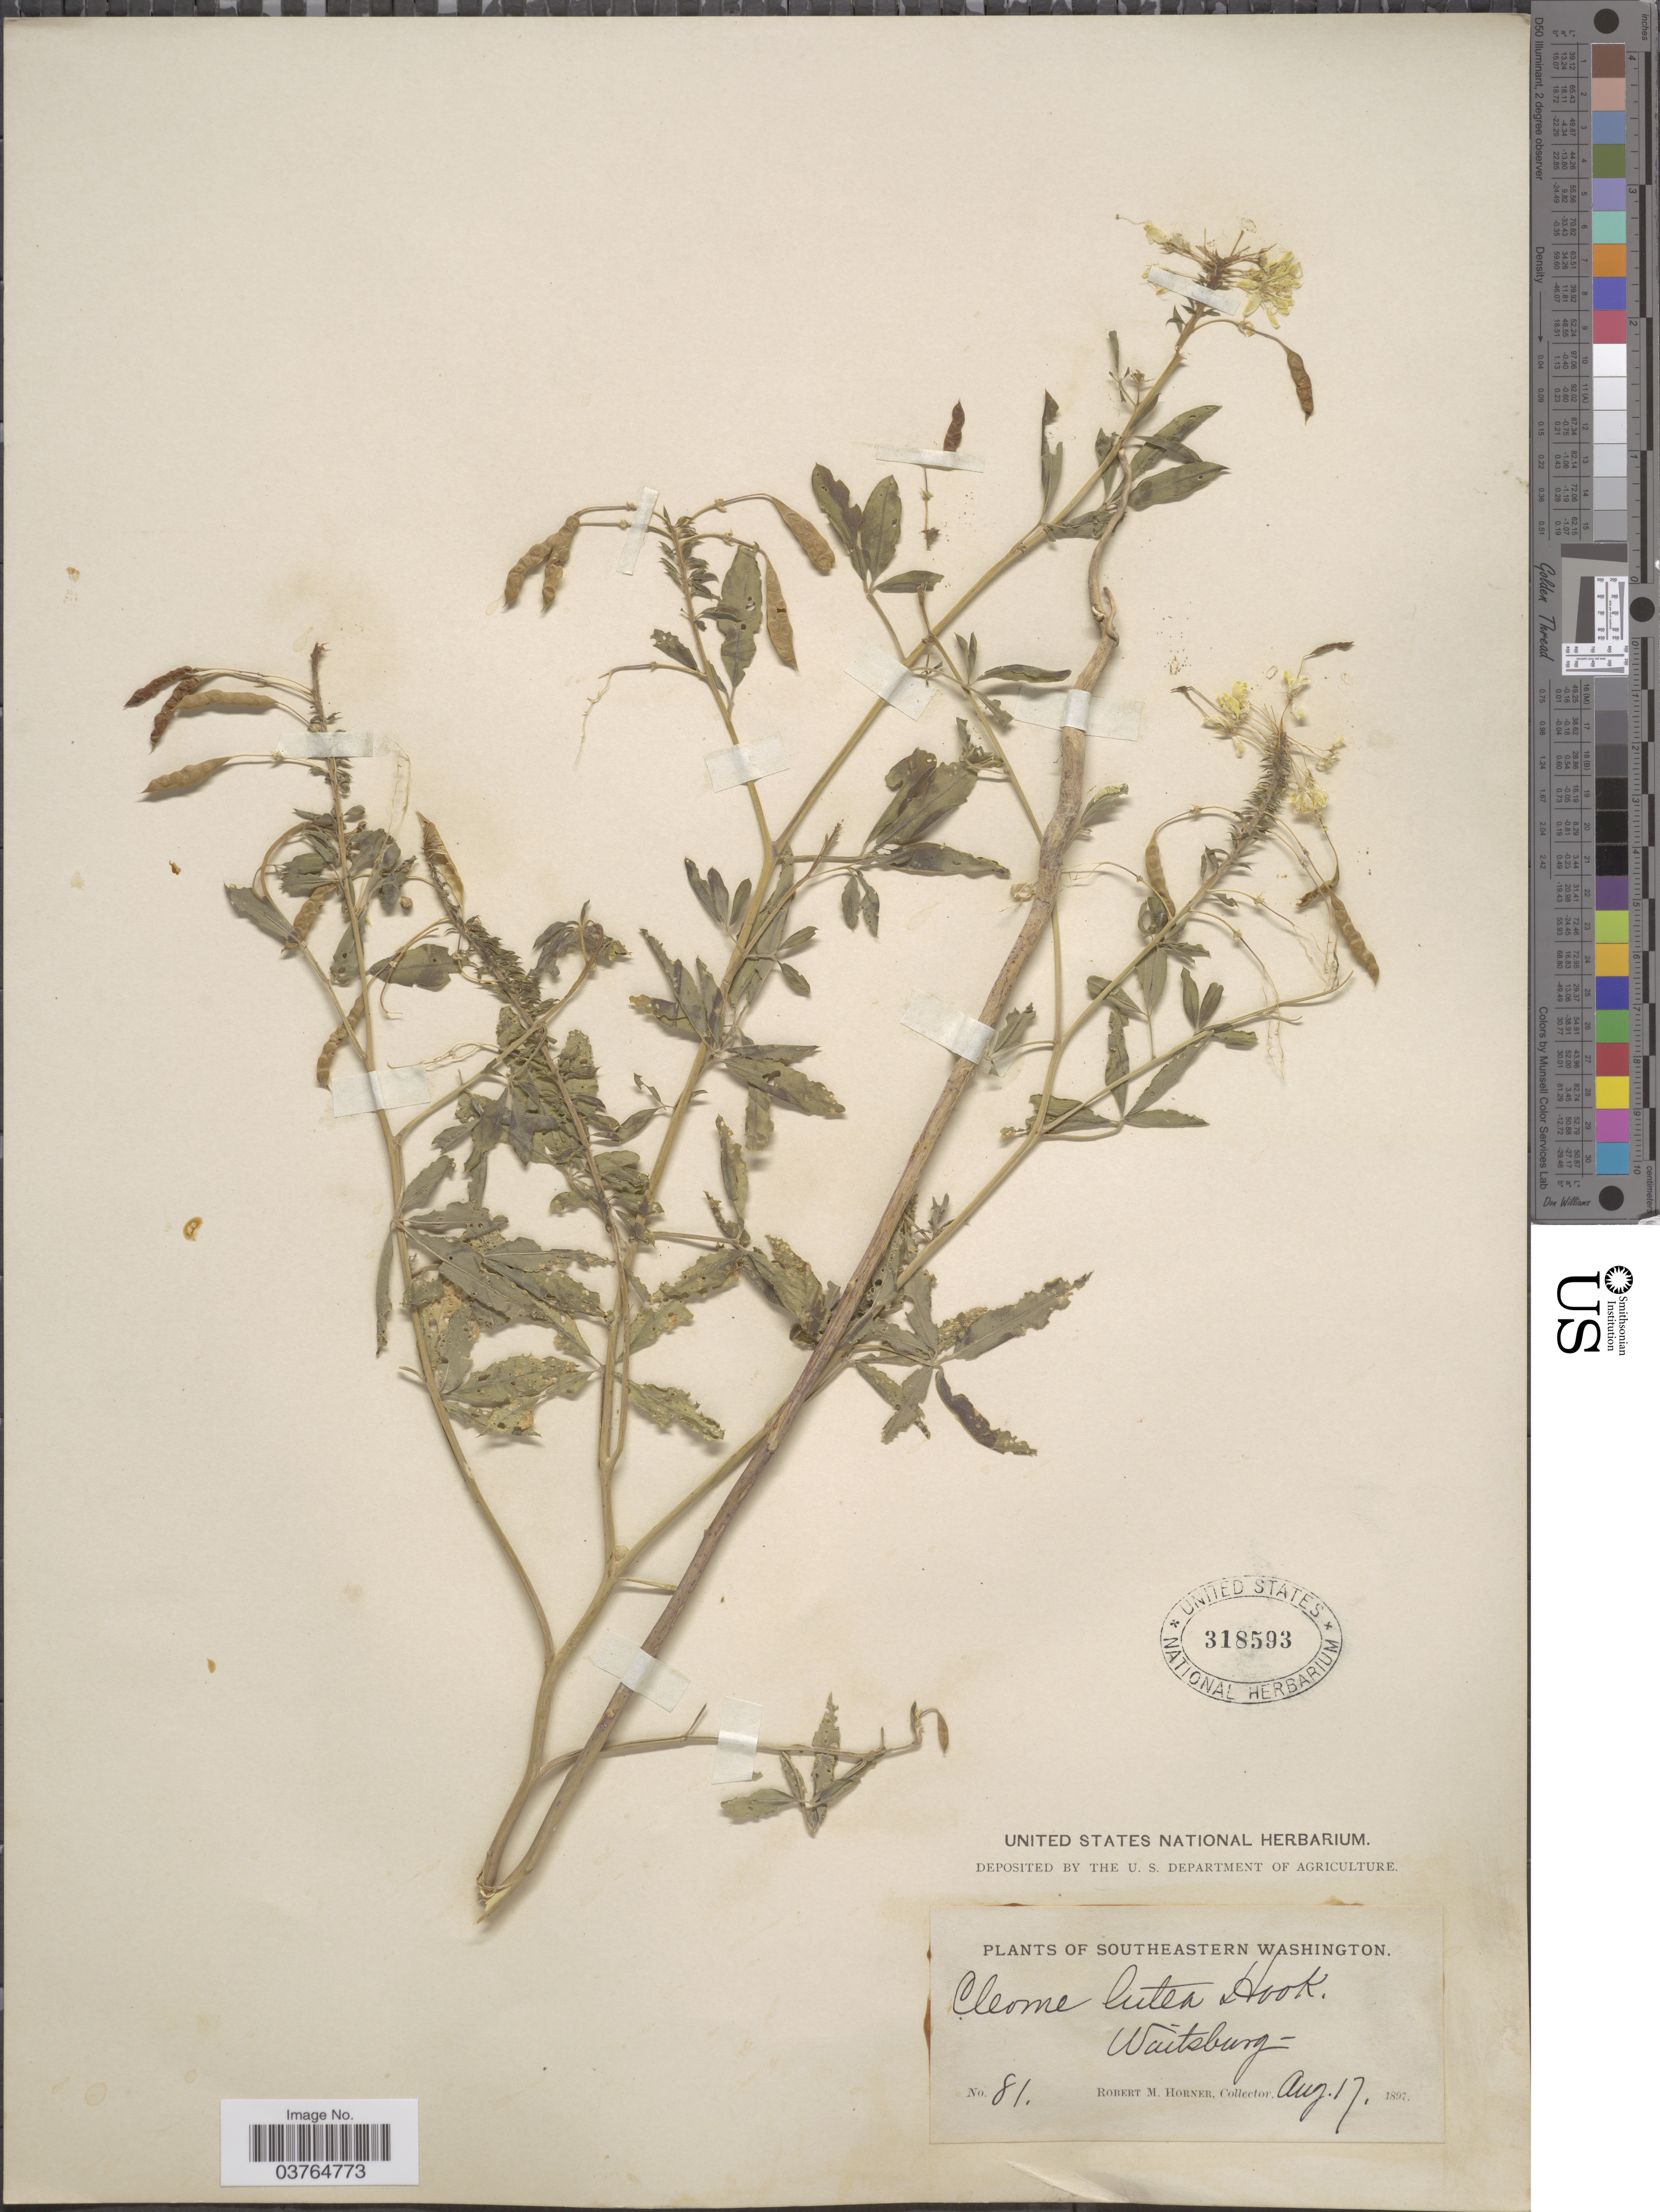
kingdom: Plantae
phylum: Tracheophyta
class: Magnoliopsida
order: Brassicales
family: Cleomaceae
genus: Cleomella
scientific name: Cleomella lutea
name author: (Hook.) Roalson & J.C. Hall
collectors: R. Horner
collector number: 81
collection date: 1897-08-17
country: United States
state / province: Washington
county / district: Walla Walla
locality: Southeastern Washington. Waitsburg.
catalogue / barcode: US 318593